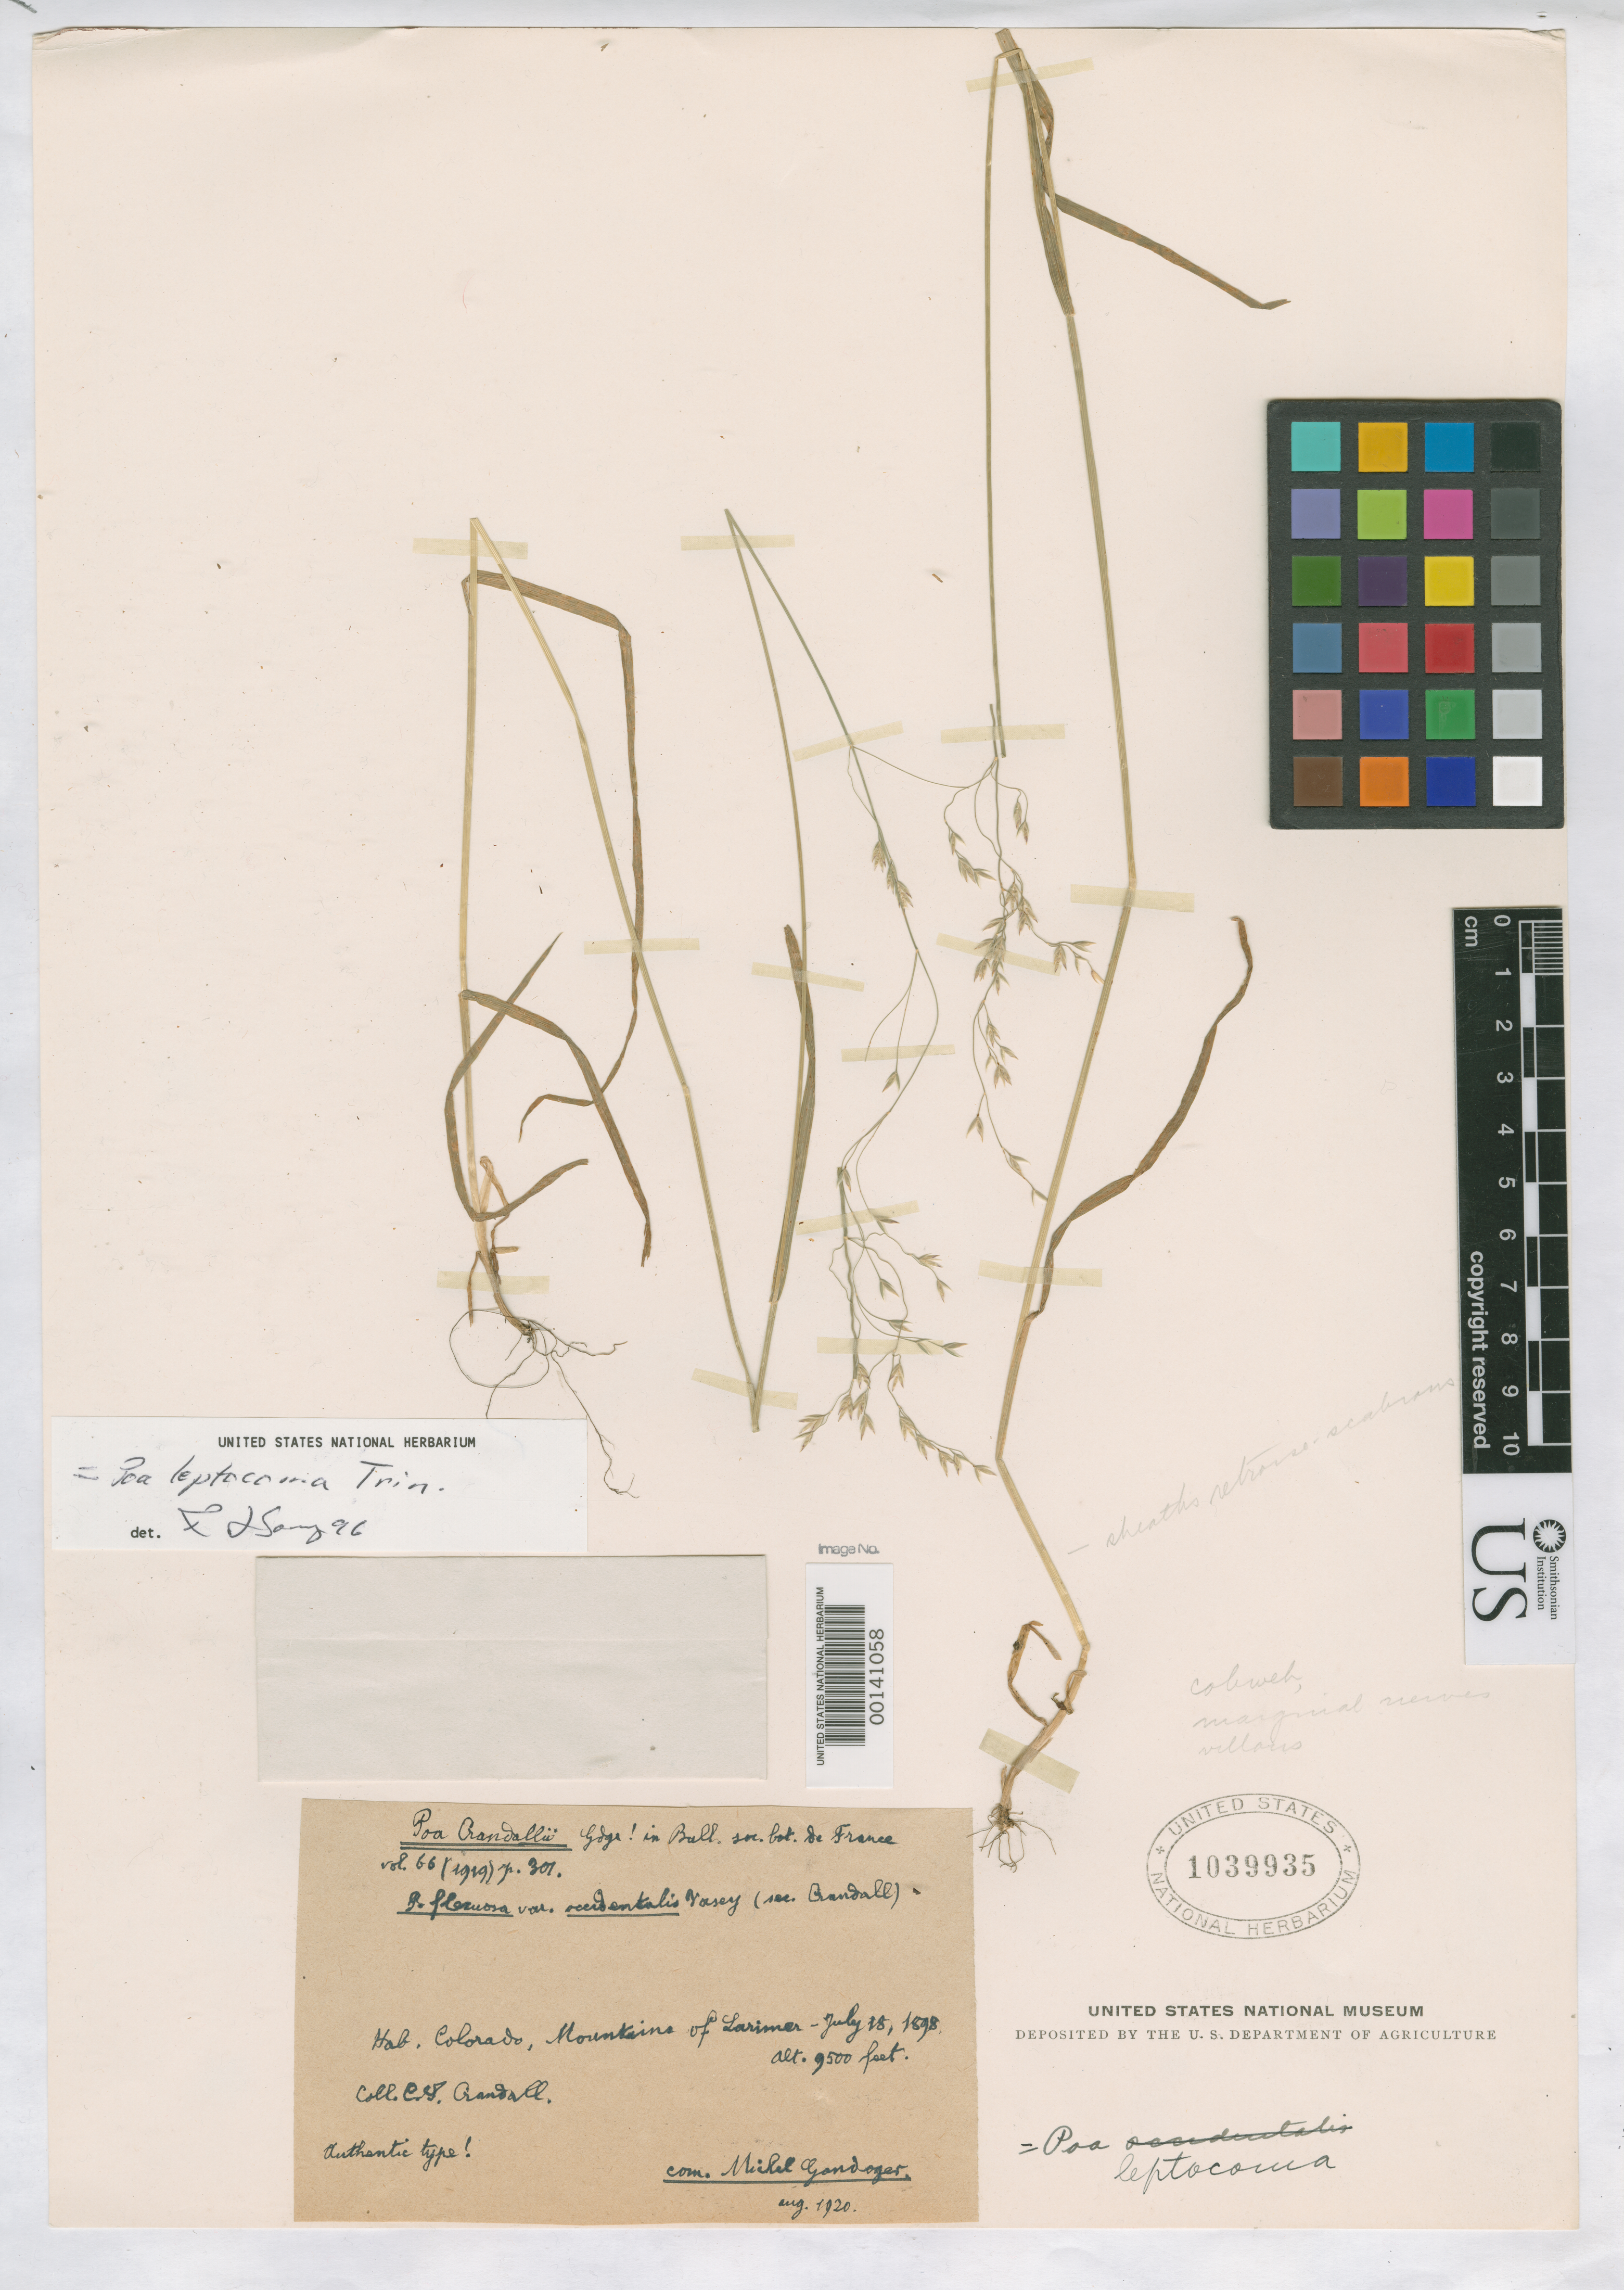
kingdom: Plantae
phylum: Tracheophyta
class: Liliopsida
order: Poales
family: Poaceae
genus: Poa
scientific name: Poa crandallii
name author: Gand.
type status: Isotype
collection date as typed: Sep 1898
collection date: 1898-09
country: United States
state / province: Colorado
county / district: Larimer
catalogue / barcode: US 1039935